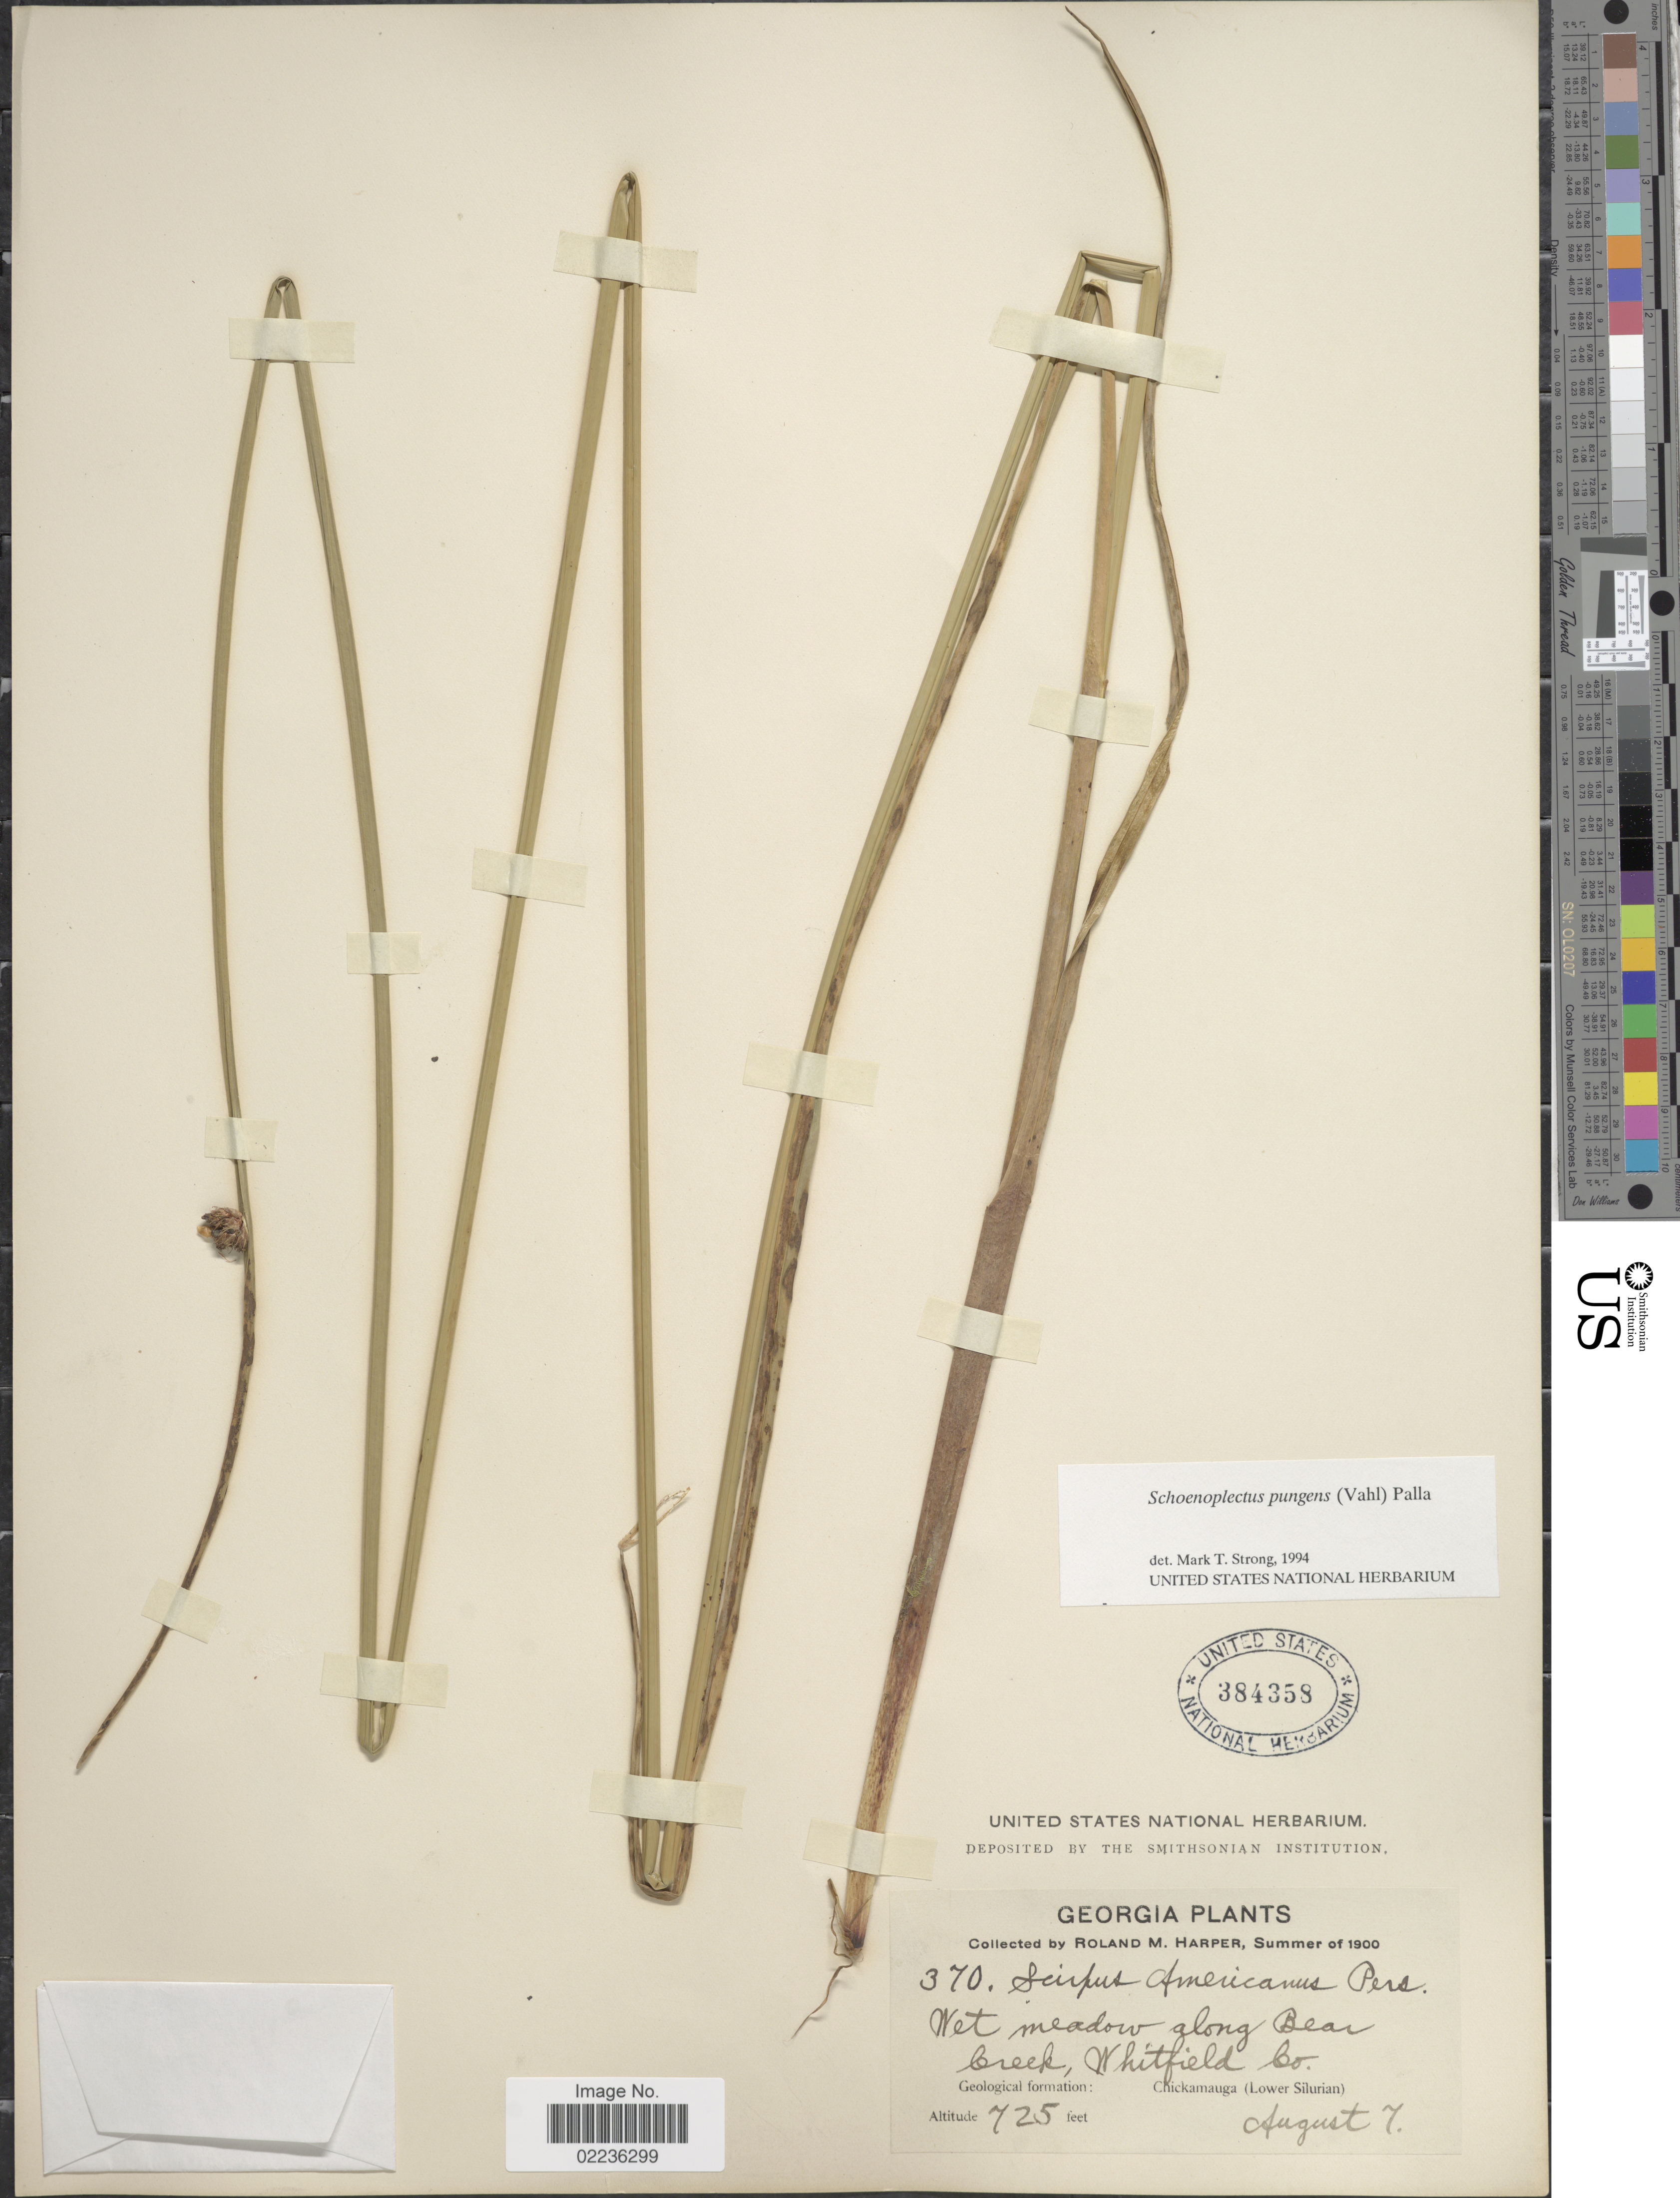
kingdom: Plantae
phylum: Tracheophyta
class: Liliopsida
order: Poales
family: Cyperaceae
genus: Schoenoplectus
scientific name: Schoenoplectus pungens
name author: (Vahl) Palla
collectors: R. M. Harper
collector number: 370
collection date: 1900-08-07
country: United States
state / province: Georgia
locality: Wet meadow along Bear Creek, Whitfield Co.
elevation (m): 221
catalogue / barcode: US 384358